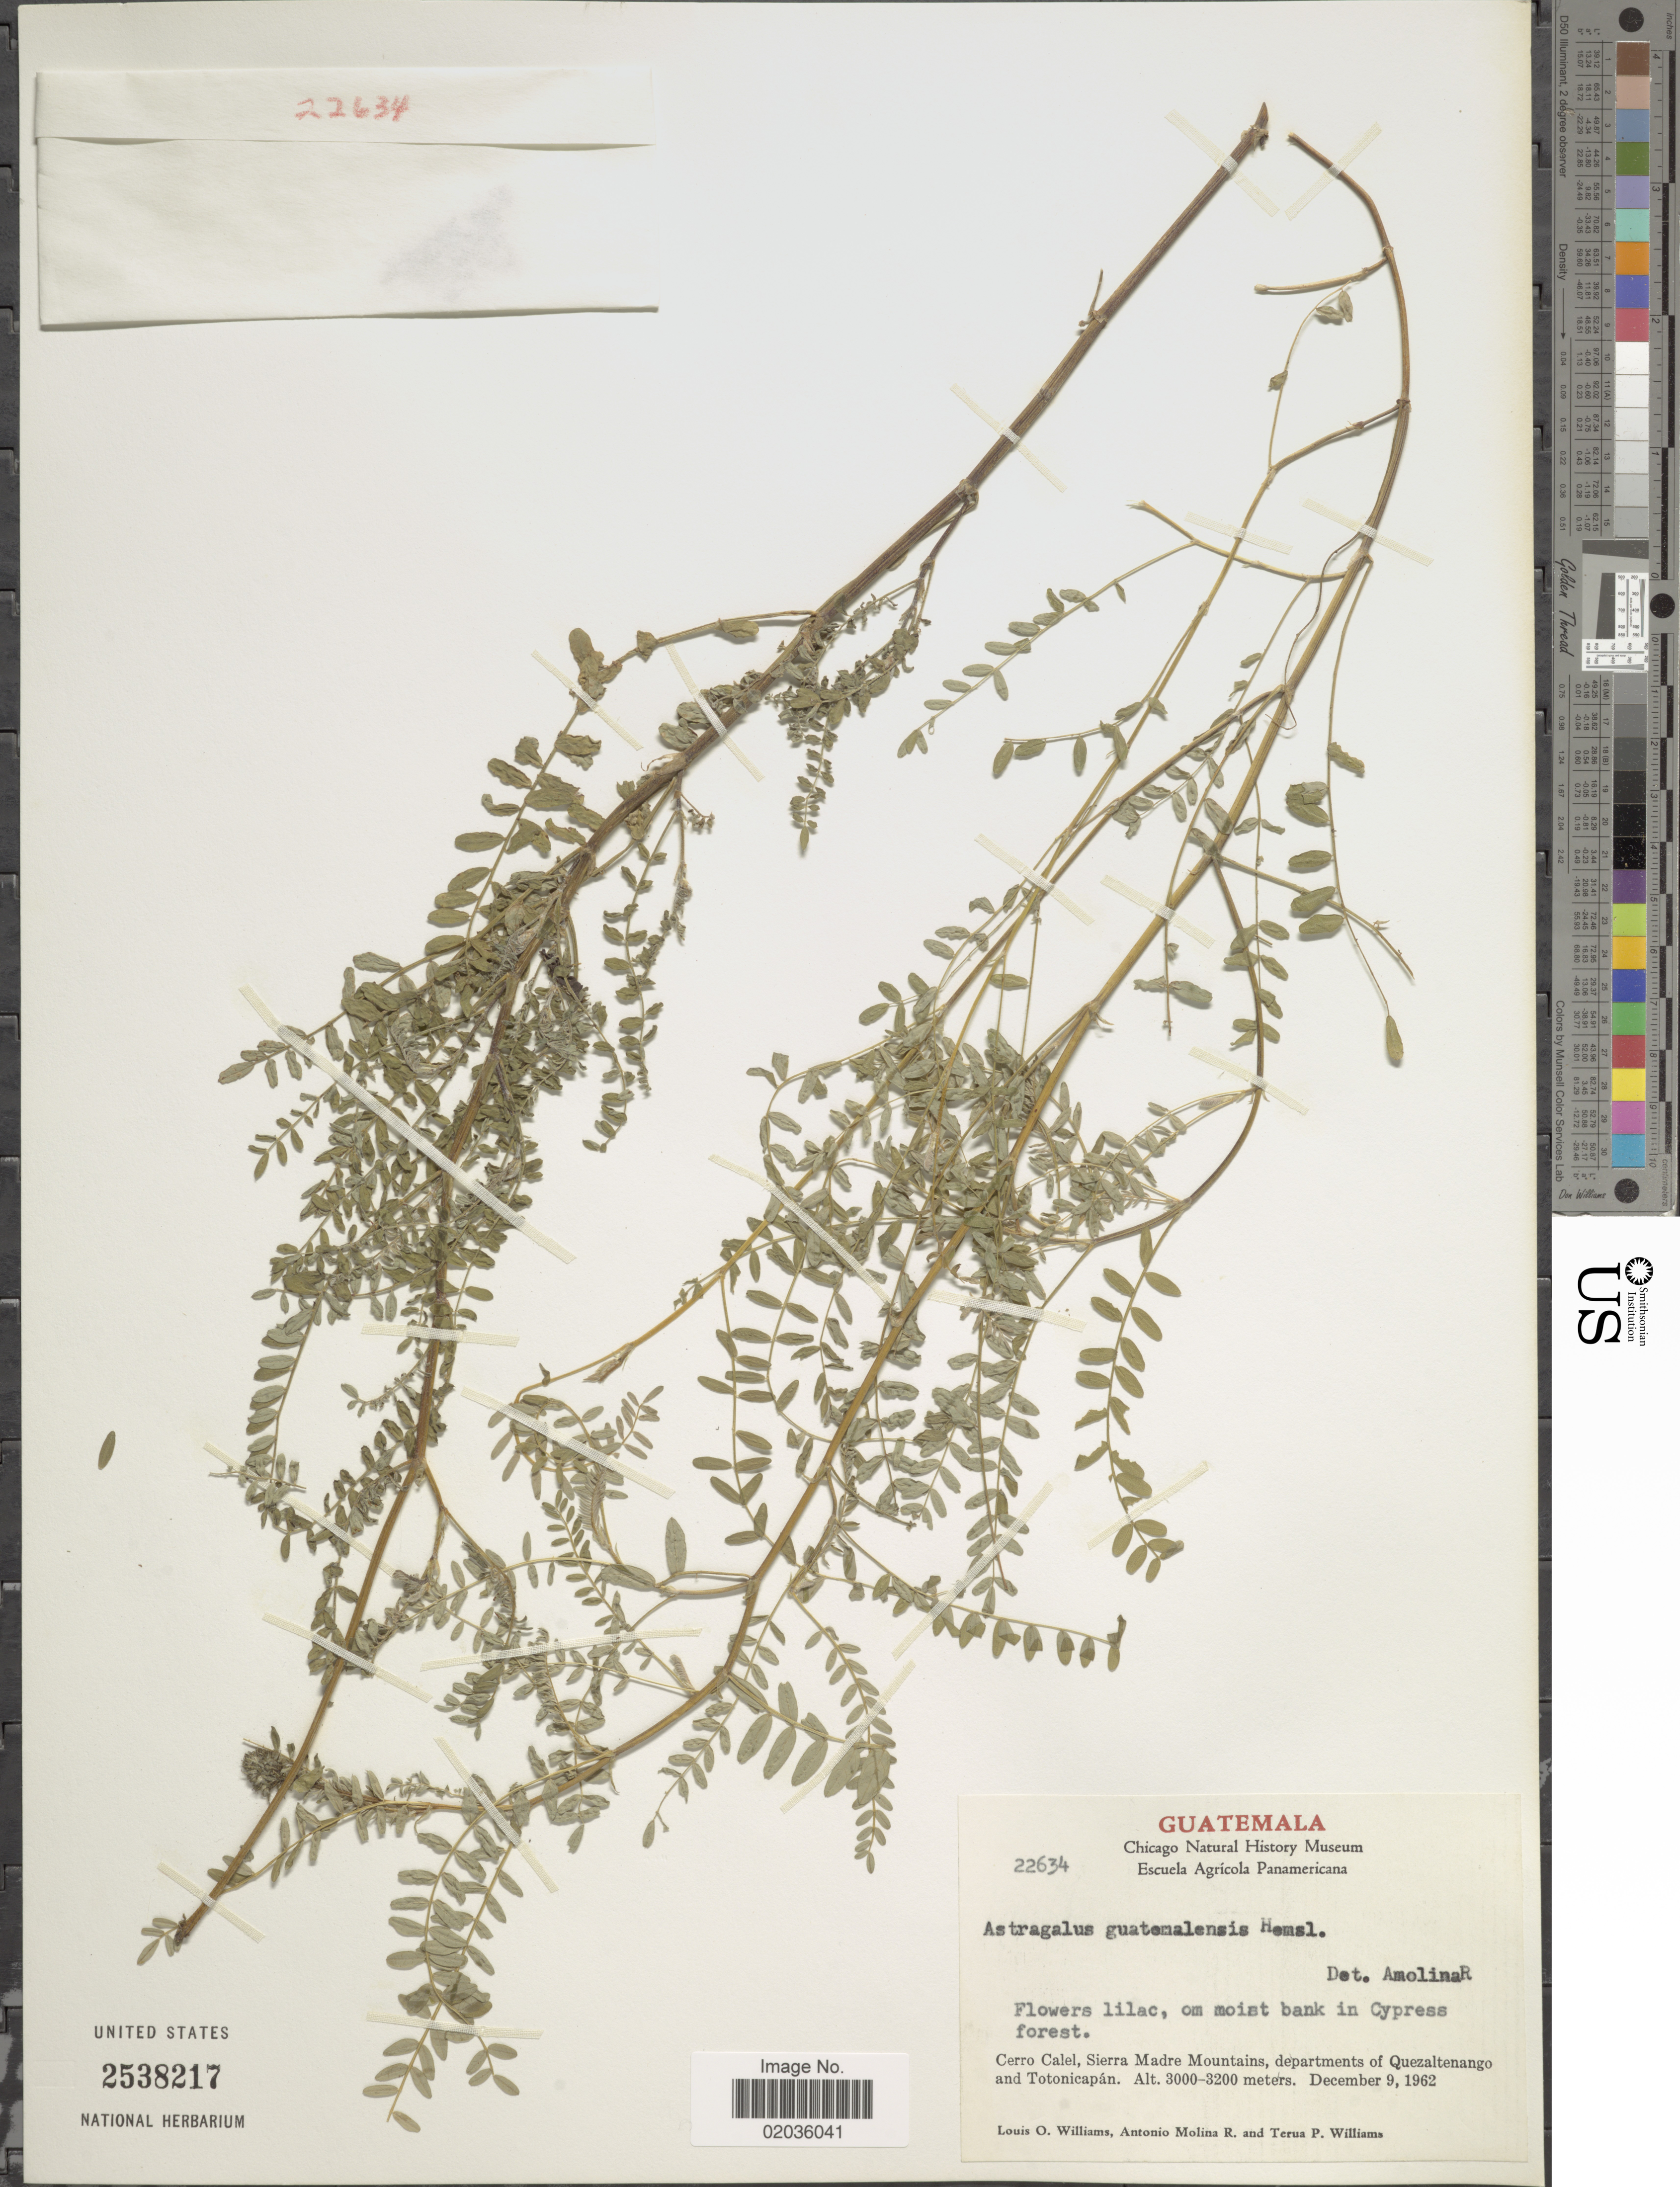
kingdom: Plantae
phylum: Tracheophyta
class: Magnoliopsida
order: Fabales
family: Fabaceae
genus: Astragalus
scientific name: Astragalus guatemalensis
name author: Hemsl.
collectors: L. O. Williams, A. Molina R. & T. P. Williams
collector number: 22634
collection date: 1962-12-09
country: Guatemala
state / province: Quetzaltenango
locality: Cerro Calel, Sierra Madre Mountains, departments of Quezaltenango and Totonicapan.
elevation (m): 3000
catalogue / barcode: US 2538217